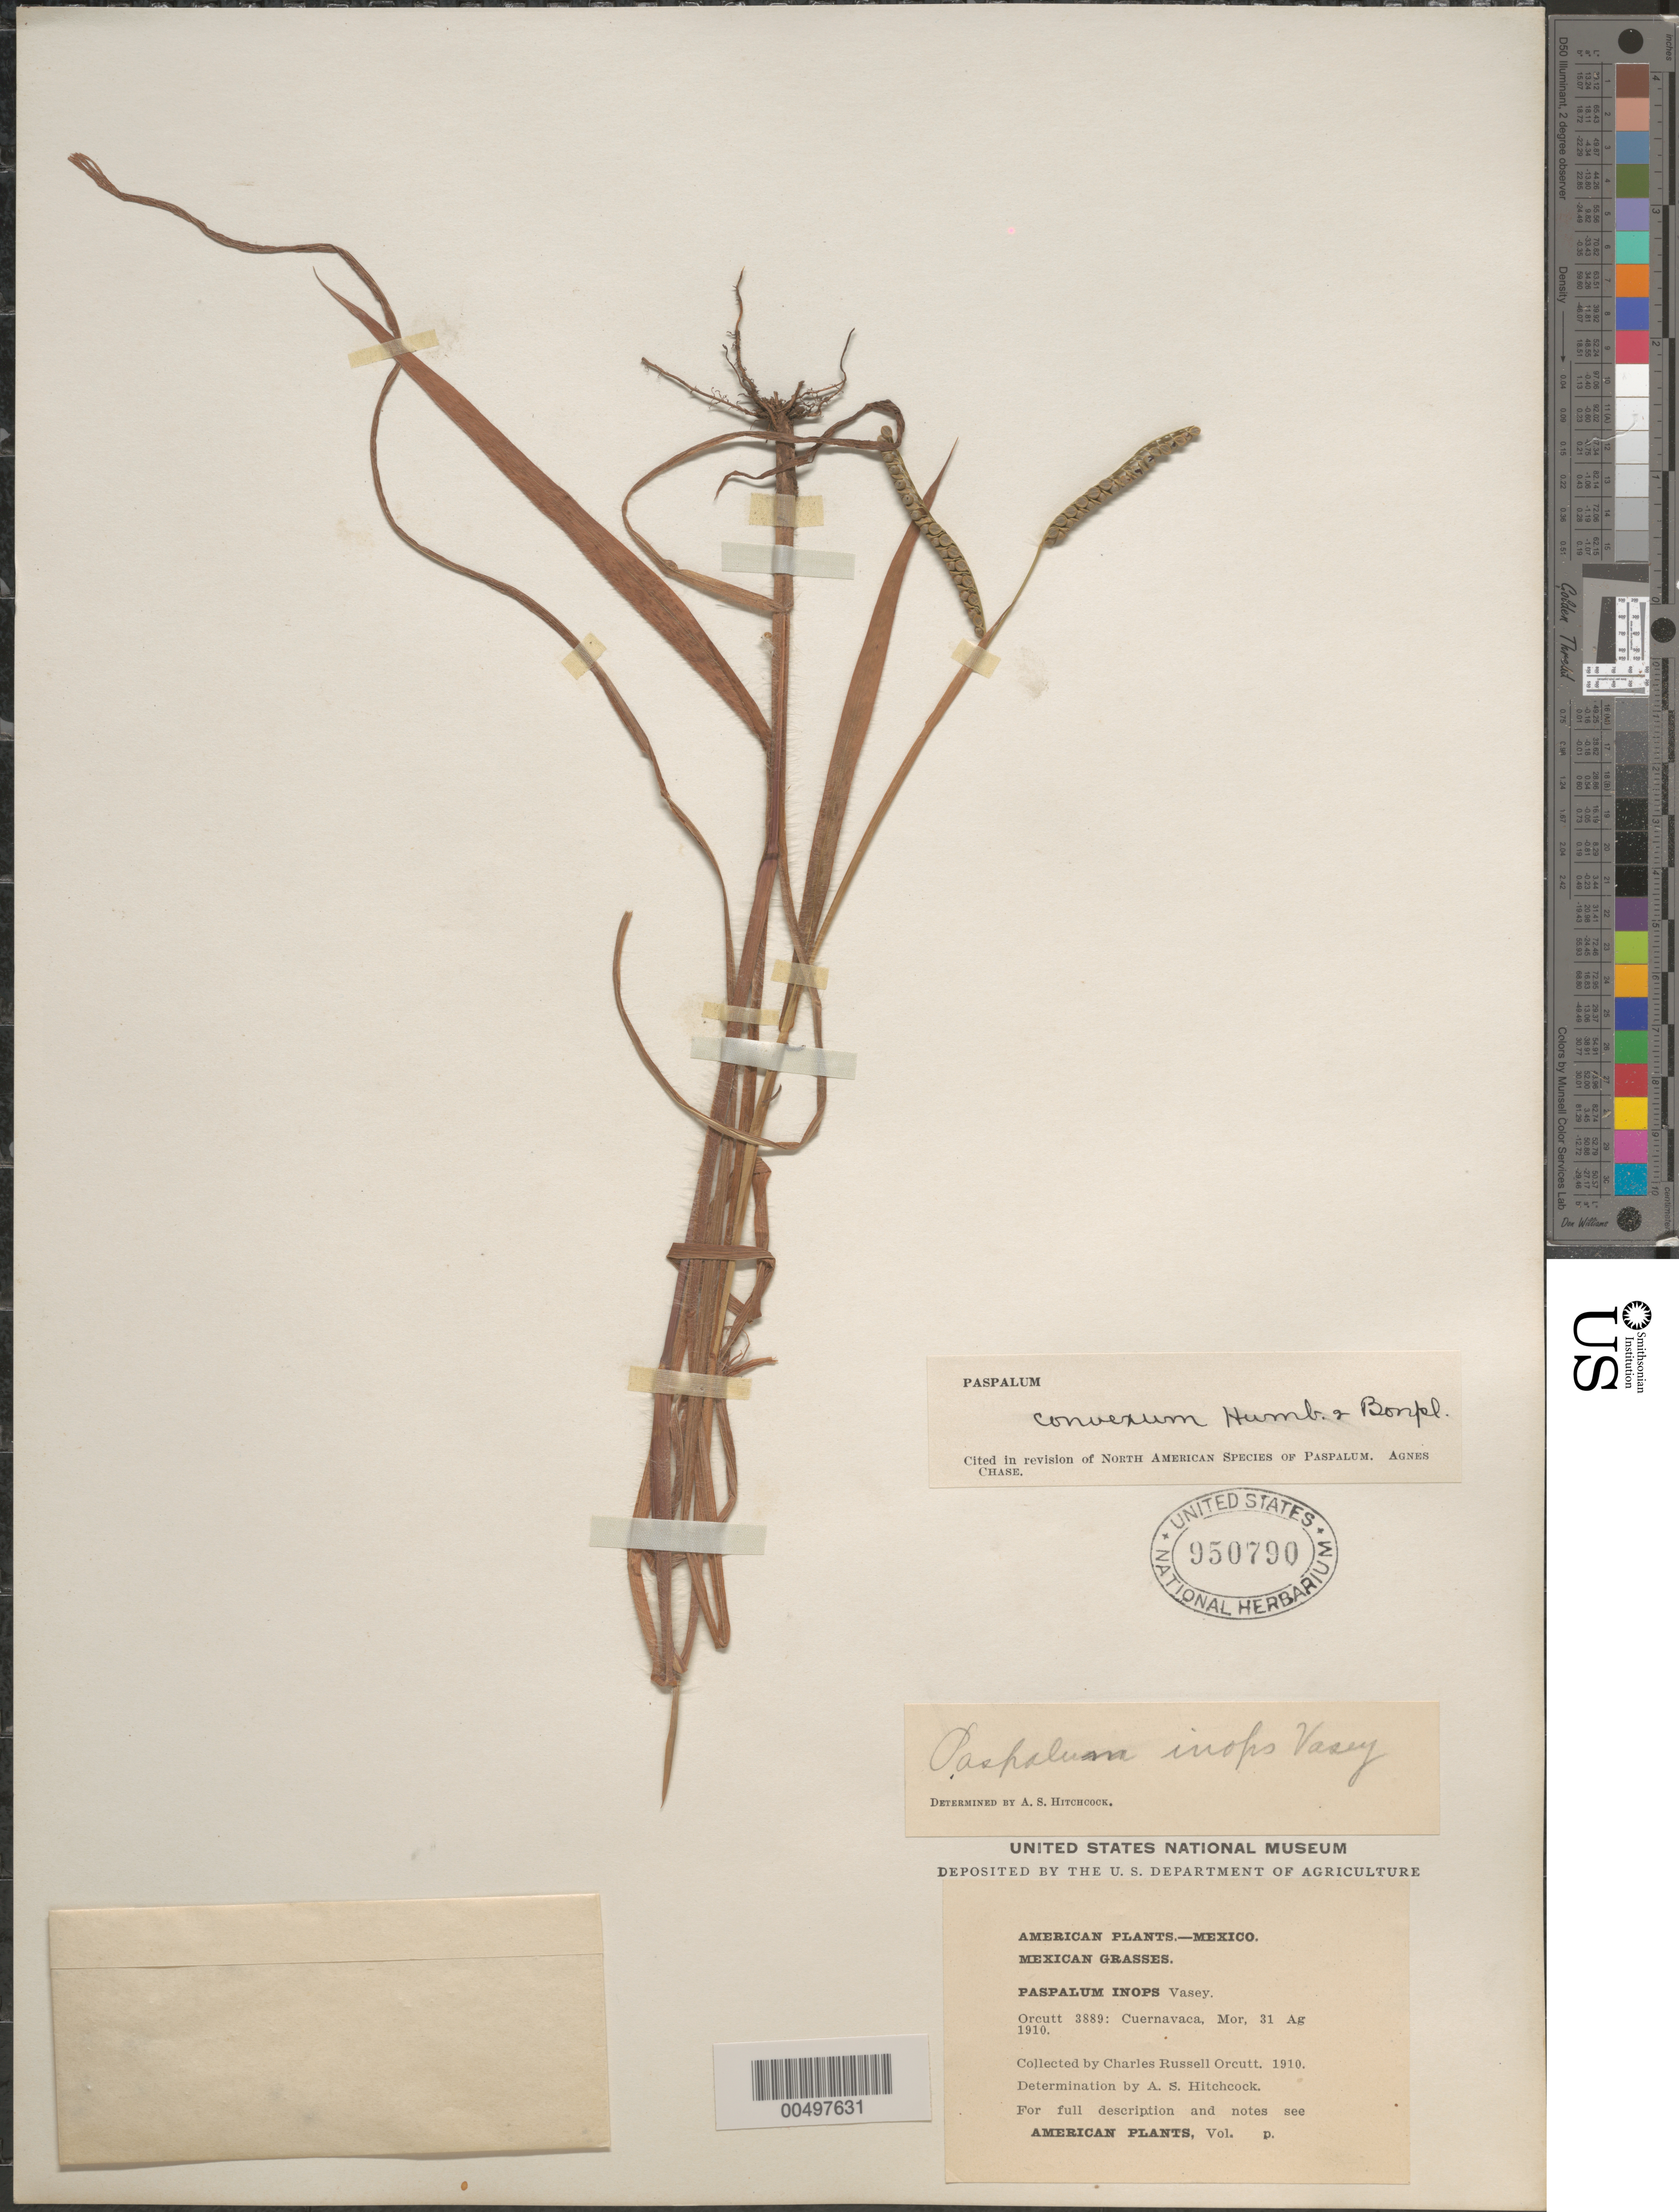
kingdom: Plantae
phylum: Tracheophyta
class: Liliopsida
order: Poales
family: Poaceae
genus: Paspalum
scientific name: Paspalum convexum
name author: Humb. & Bonpl. ex Flüggé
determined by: Chase, [M.] Agnes, (US)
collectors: C. R. Orcutt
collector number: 3889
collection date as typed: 31 Aug 1910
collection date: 1910-08-31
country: Mexico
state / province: Morelos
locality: Cuernavaca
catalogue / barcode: US 950790